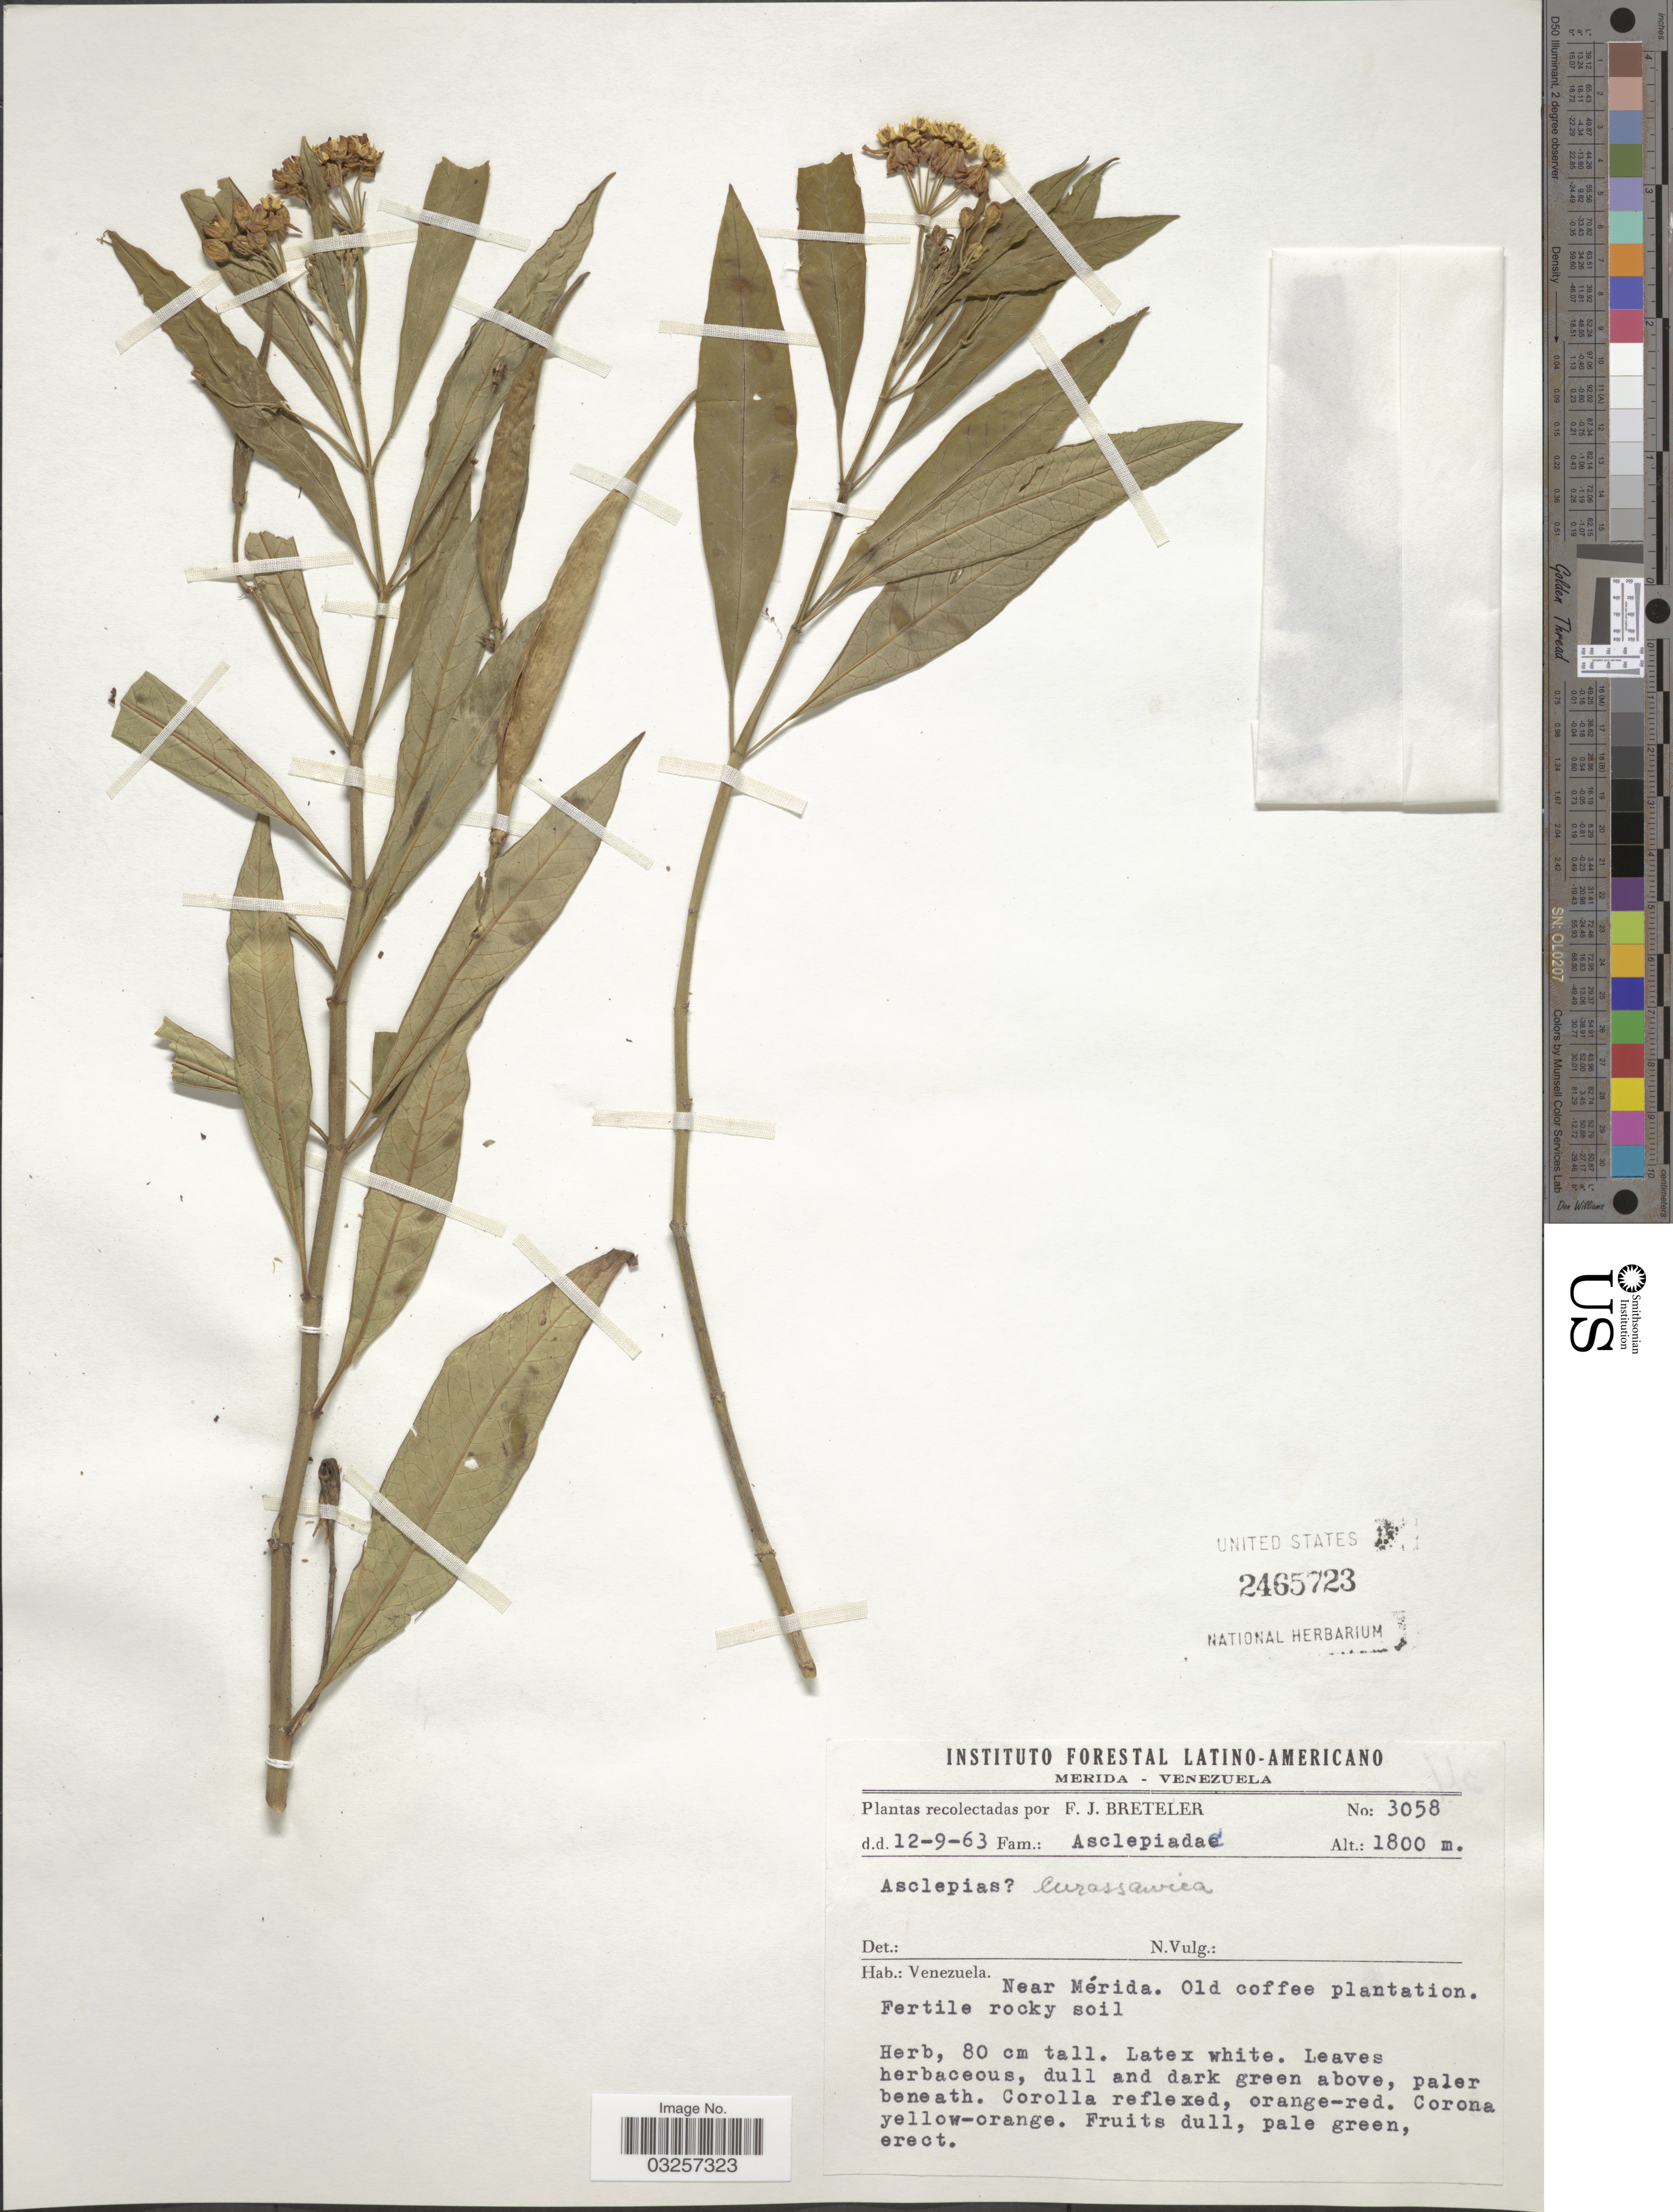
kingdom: Plantae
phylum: Tracheophyta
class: Magnoliopsida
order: Gentianales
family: Apocynaceae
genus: Asclepias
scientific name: Asclepias curassavica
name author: L.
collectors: F. J. Breteler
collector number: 3058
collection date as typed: Transcribed d/m/y: 12/9/63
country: Venezuela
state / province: Mérida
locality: Near Mérida. Old coffee plantation.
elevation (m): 1800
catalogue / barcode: US 2465723